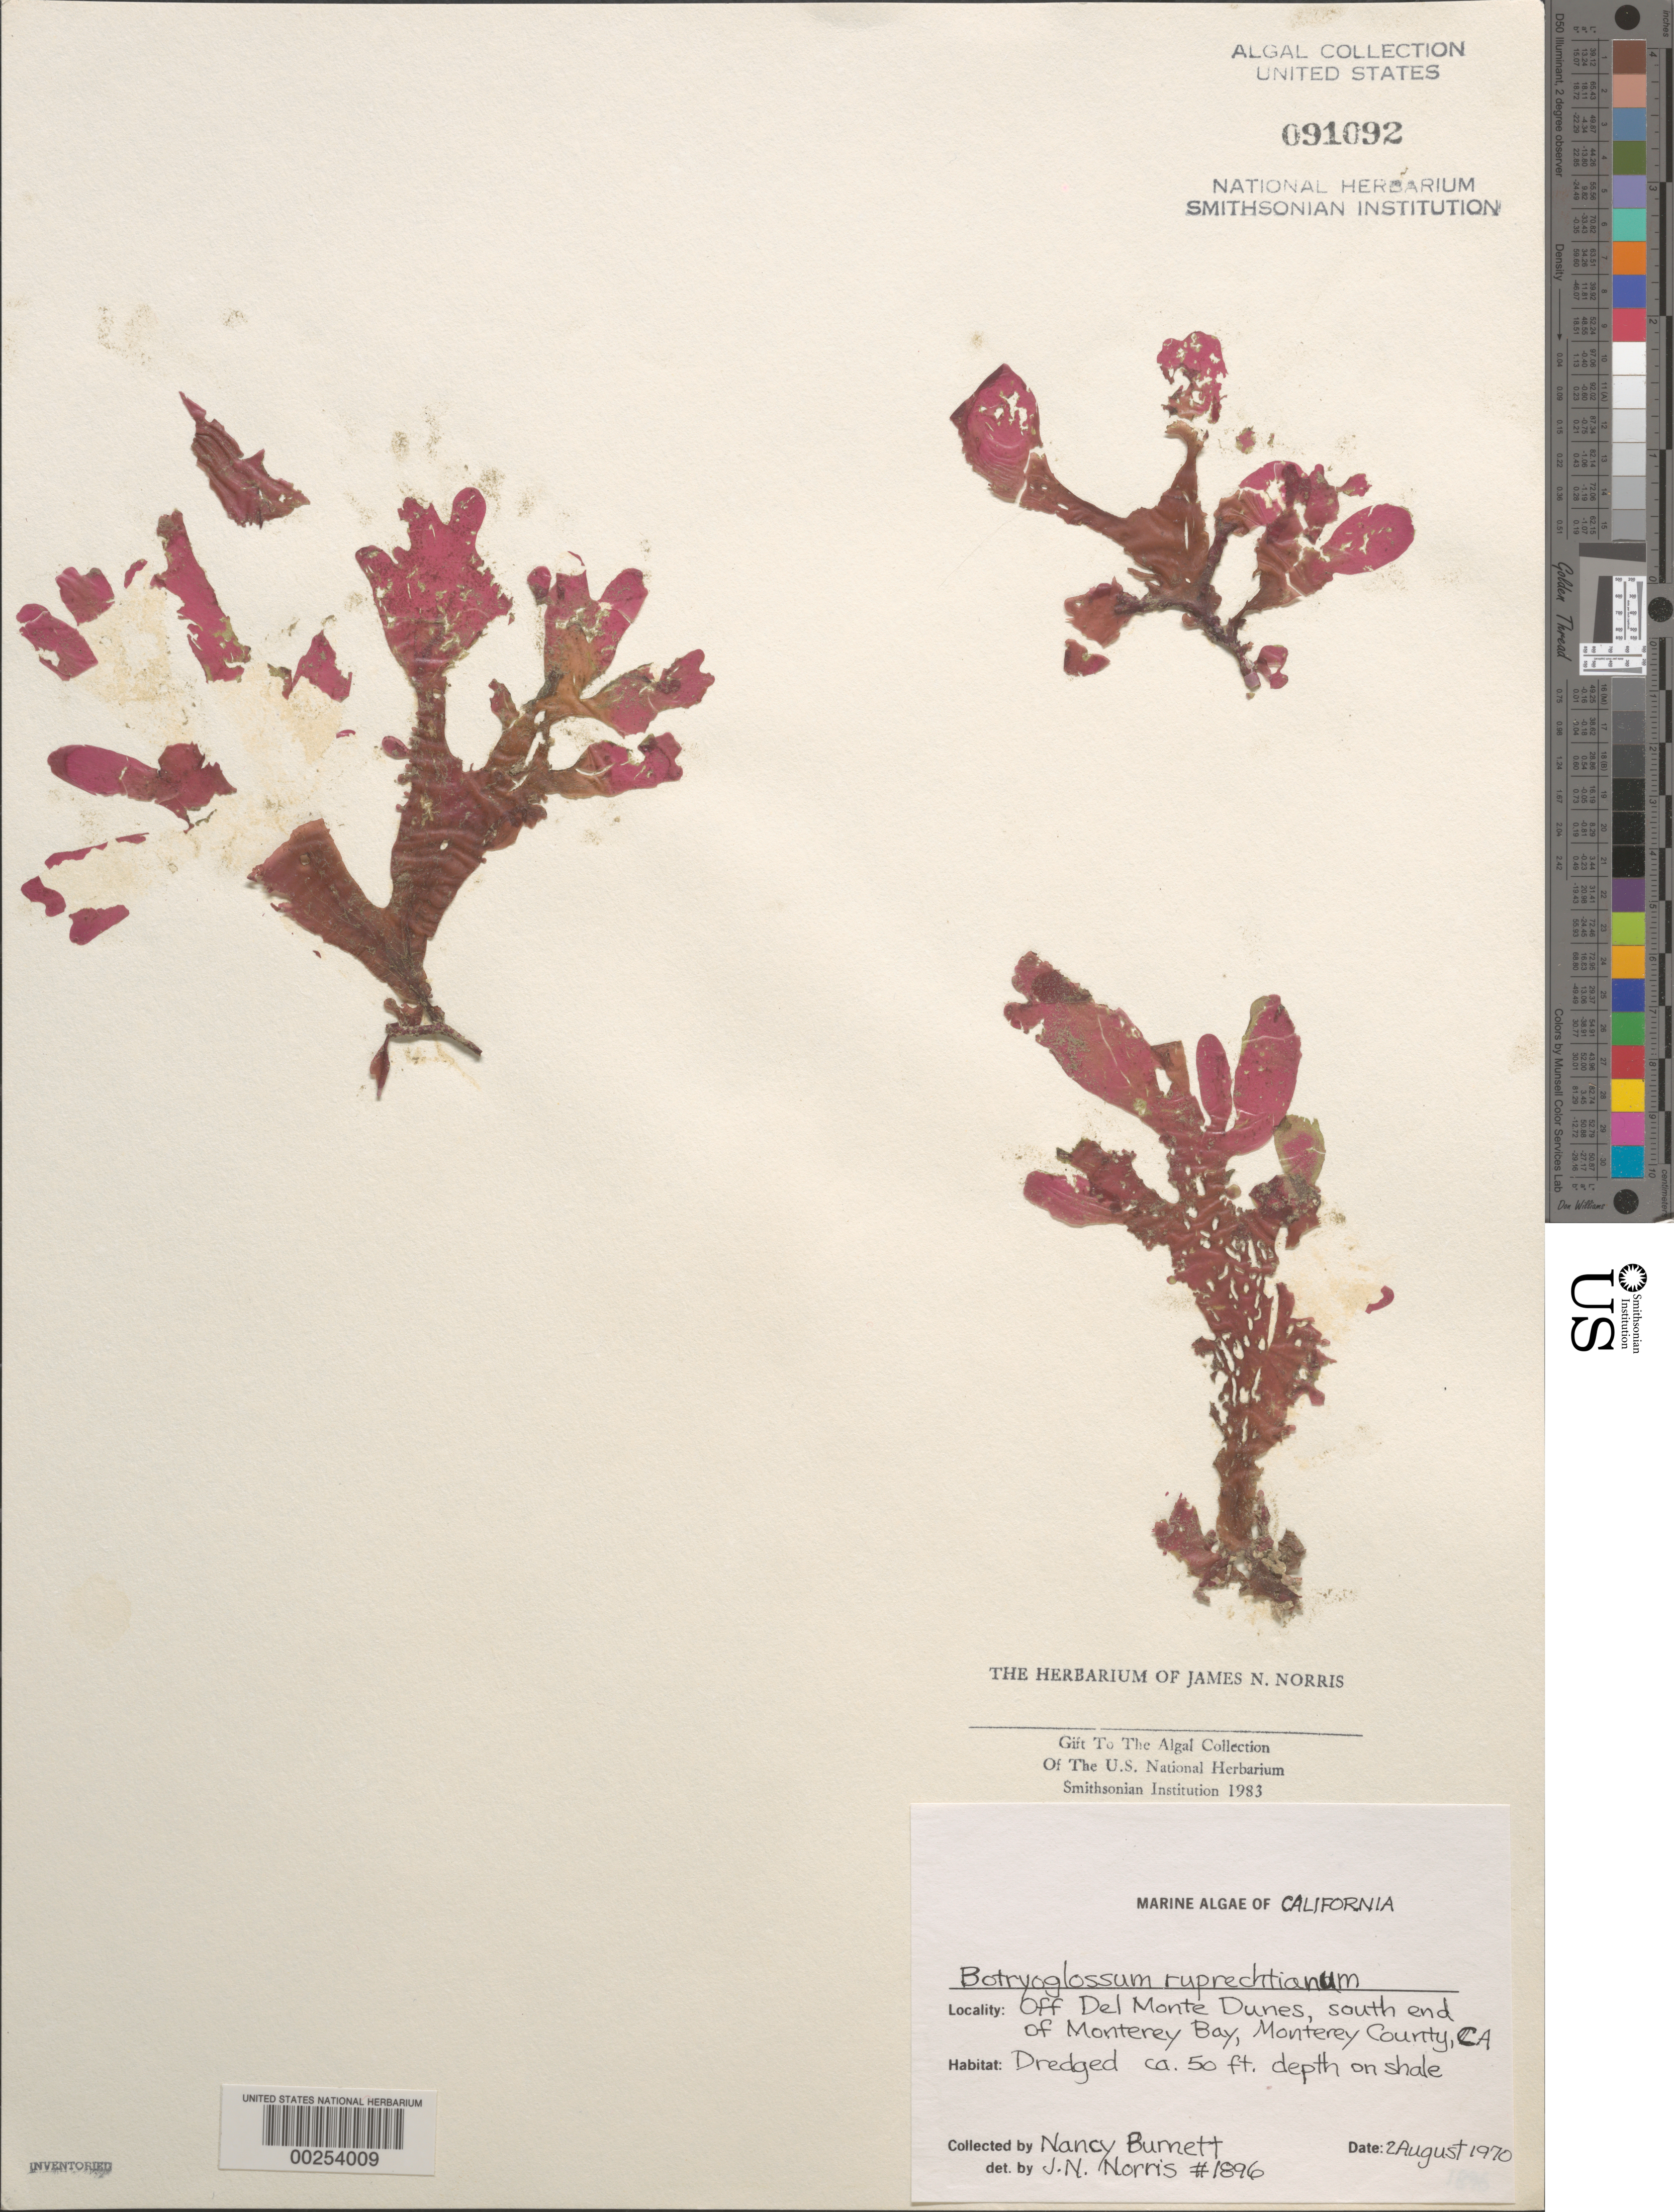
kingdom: Plantae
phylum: Rhodophyta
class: Florideophyceae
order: Ceramiales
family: Delesseriaceae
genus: Cryptopleura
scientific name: Cryptopleura ruprechtiana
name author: (J. Agardh) Kylin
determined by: Algae name updating Project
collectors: N. Burnett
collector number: JN-1896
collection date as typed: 02 Aug 1970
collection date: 1970-08-02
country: United States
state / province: California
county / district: Monterey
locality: Monterey Bay, off Del Monte dunes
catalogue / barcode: US 91092